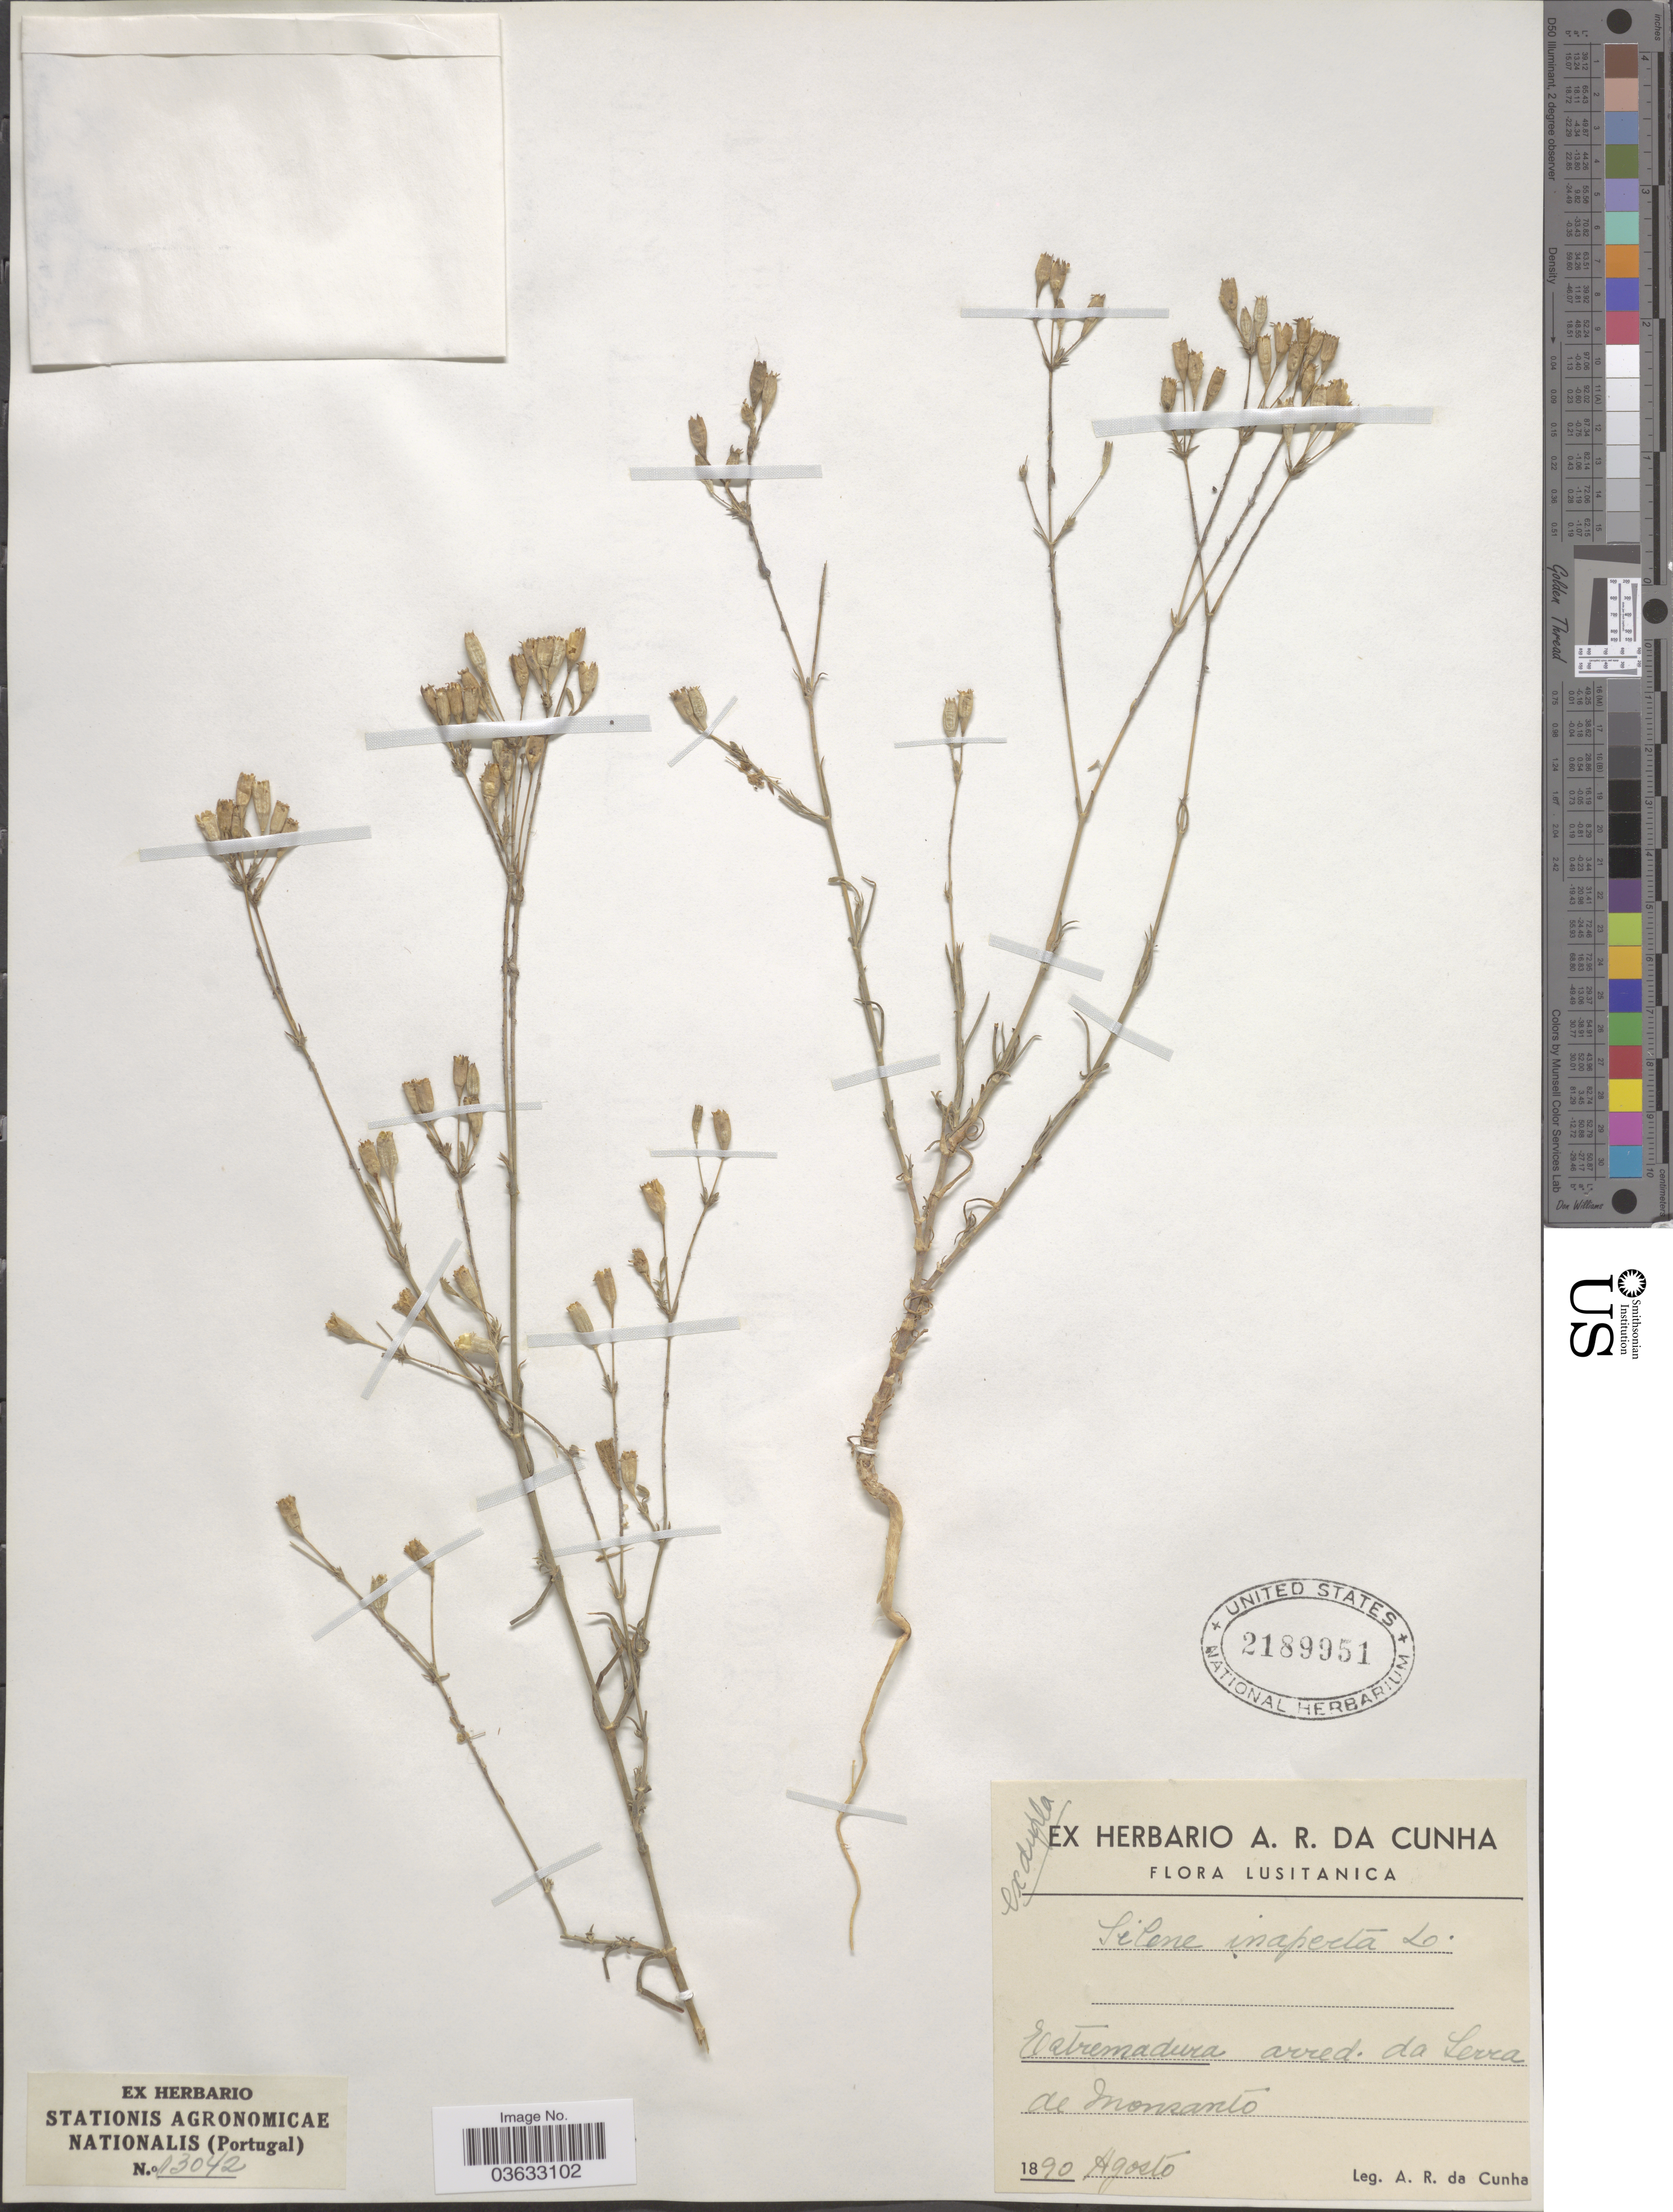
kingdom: Plantae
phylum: Tracheophyta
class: Magnoliopsida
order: Caryophyllales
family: Caryophyllaceae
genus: Silene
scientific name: Silene inaperta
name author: L.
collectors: A. Da Cunha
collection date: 1890-08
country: Portugal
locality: Lusitanica. Estremadura arred. da Serra de Monsanto.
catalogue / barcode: US 2189951